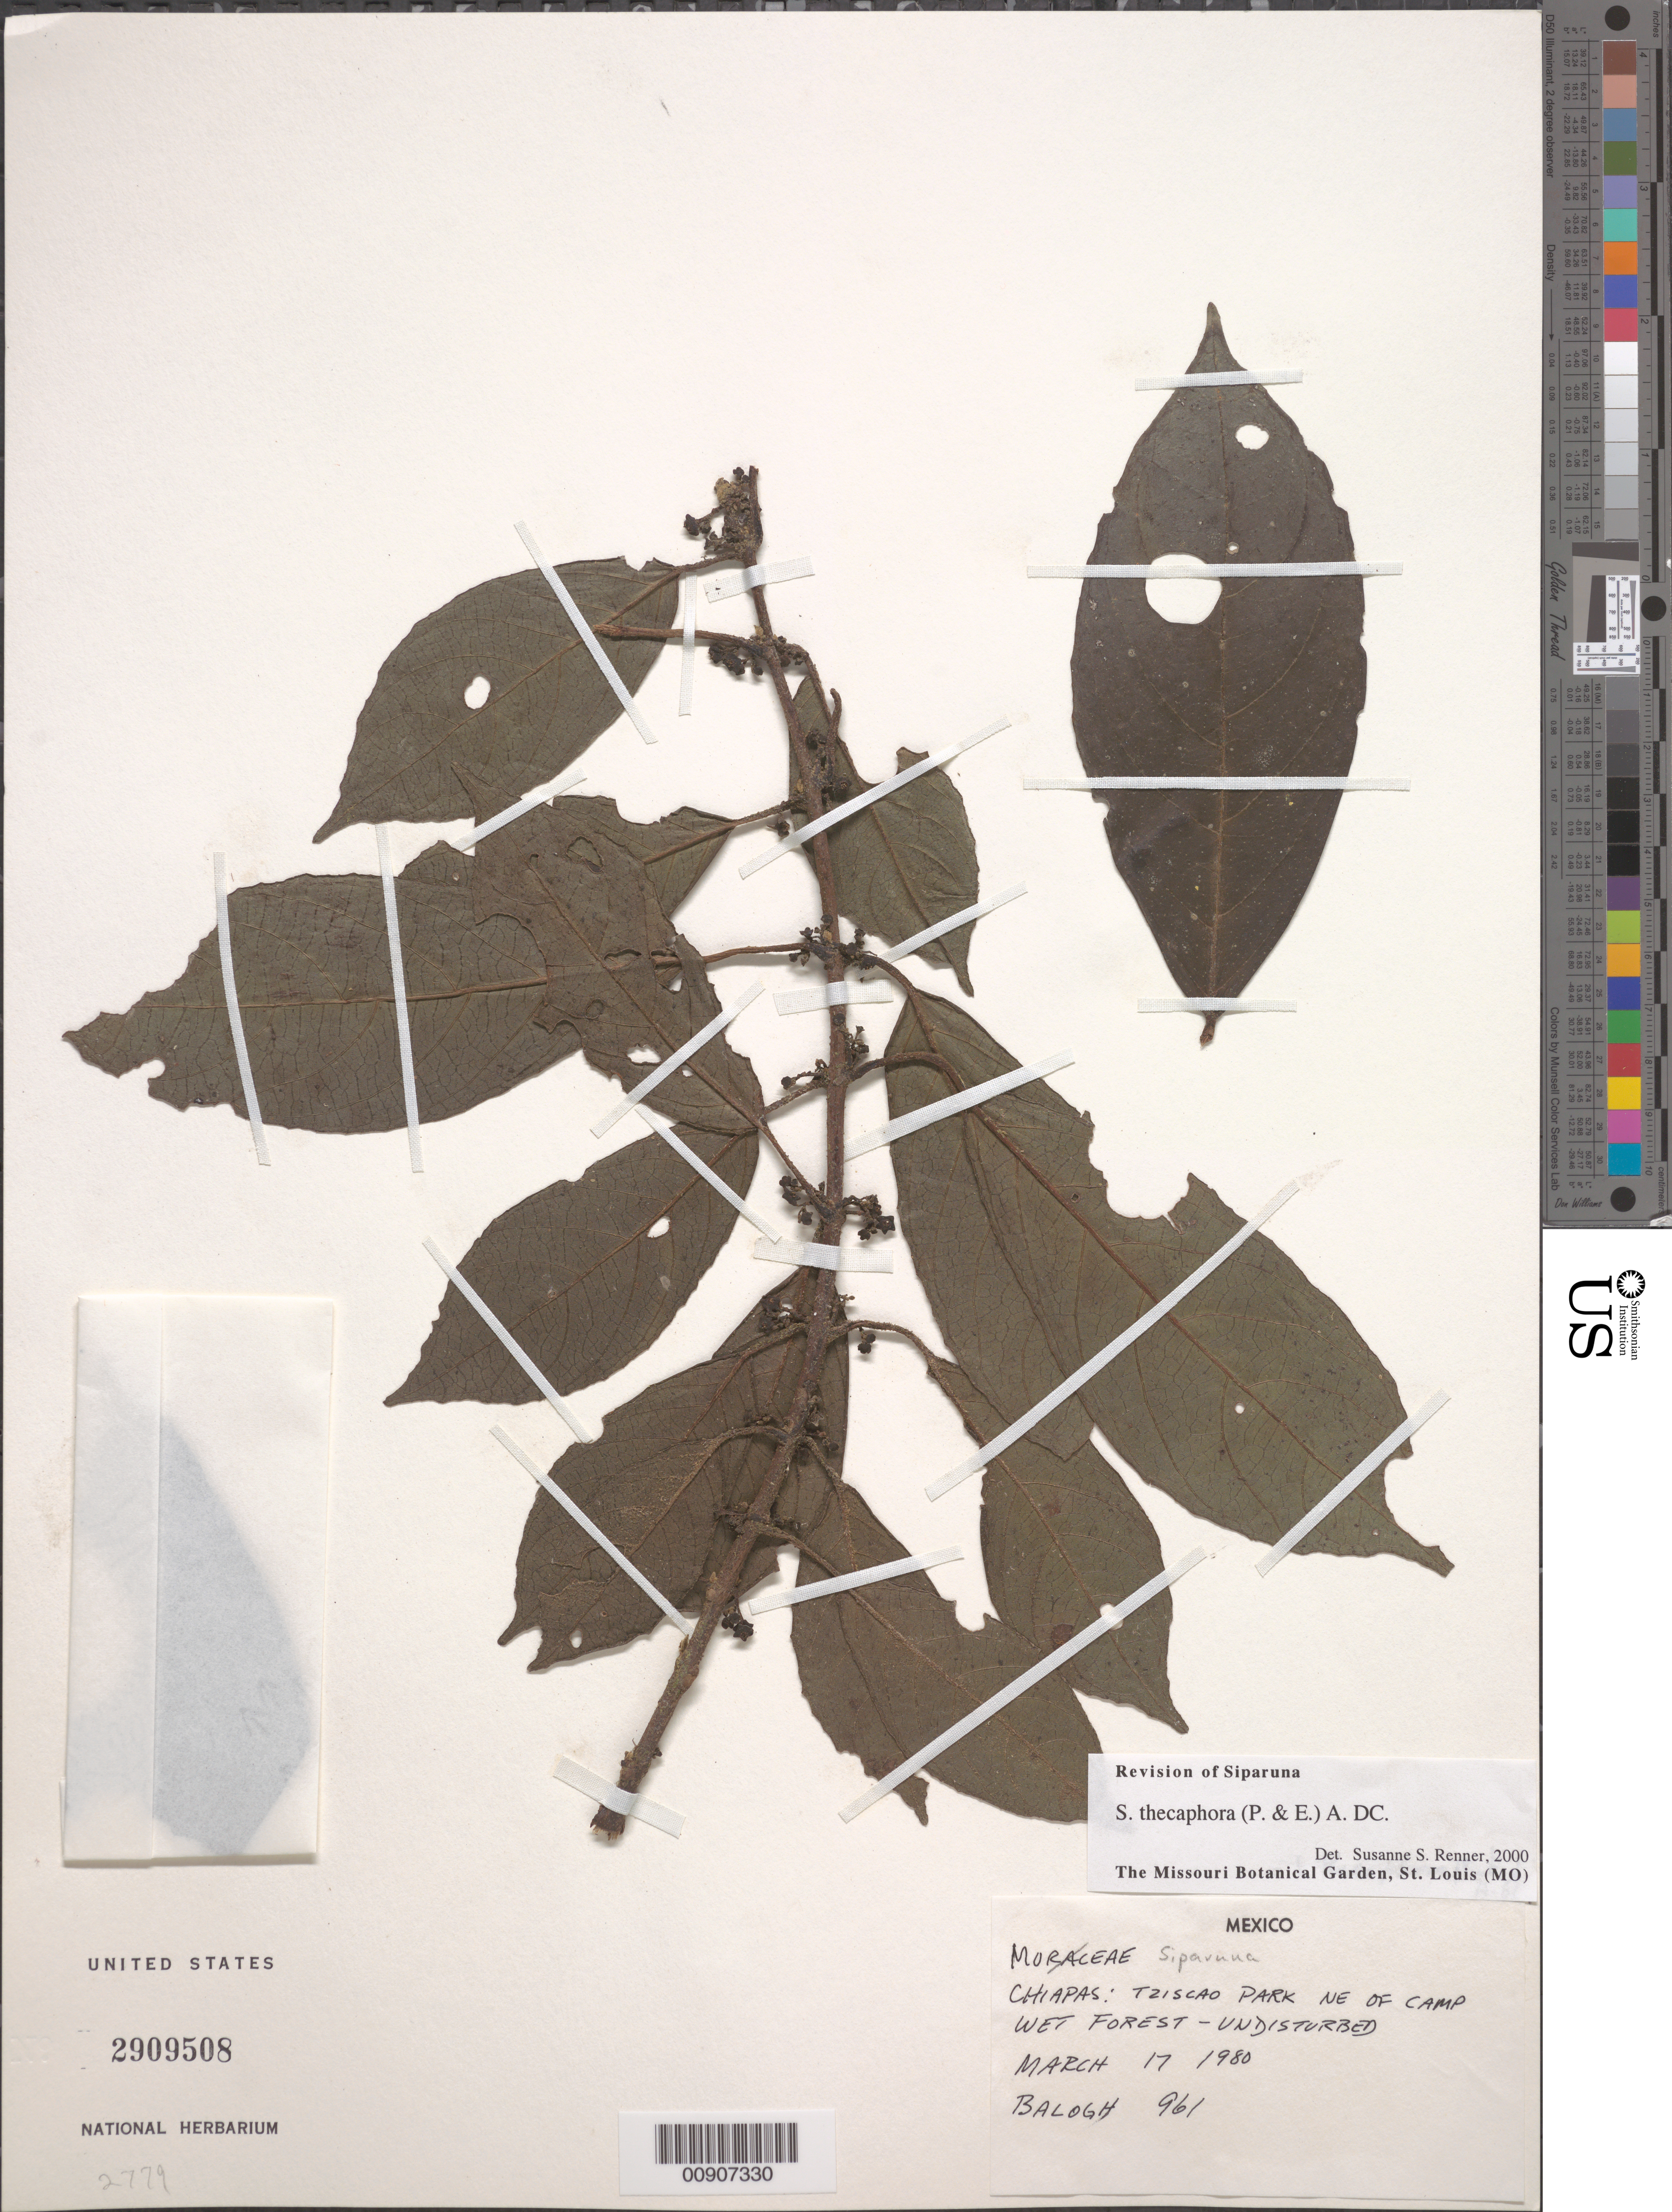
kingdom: Plantae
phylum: Tracheophyta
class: Magnoliopsida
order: Laurales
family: Siparunaceae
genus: Siparuna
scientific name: Siparuna thecaphora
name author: (Poepp. & Endl.) A. DC.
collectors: P. Balogh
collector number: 961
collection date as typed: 17 Mar 1980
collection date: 1980-03-17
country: Mexico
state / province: Chiapas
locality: Chiapas: Tziscao Park NE of Camp.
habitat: Wet forest - undisturbed.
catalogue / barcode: US 2909508